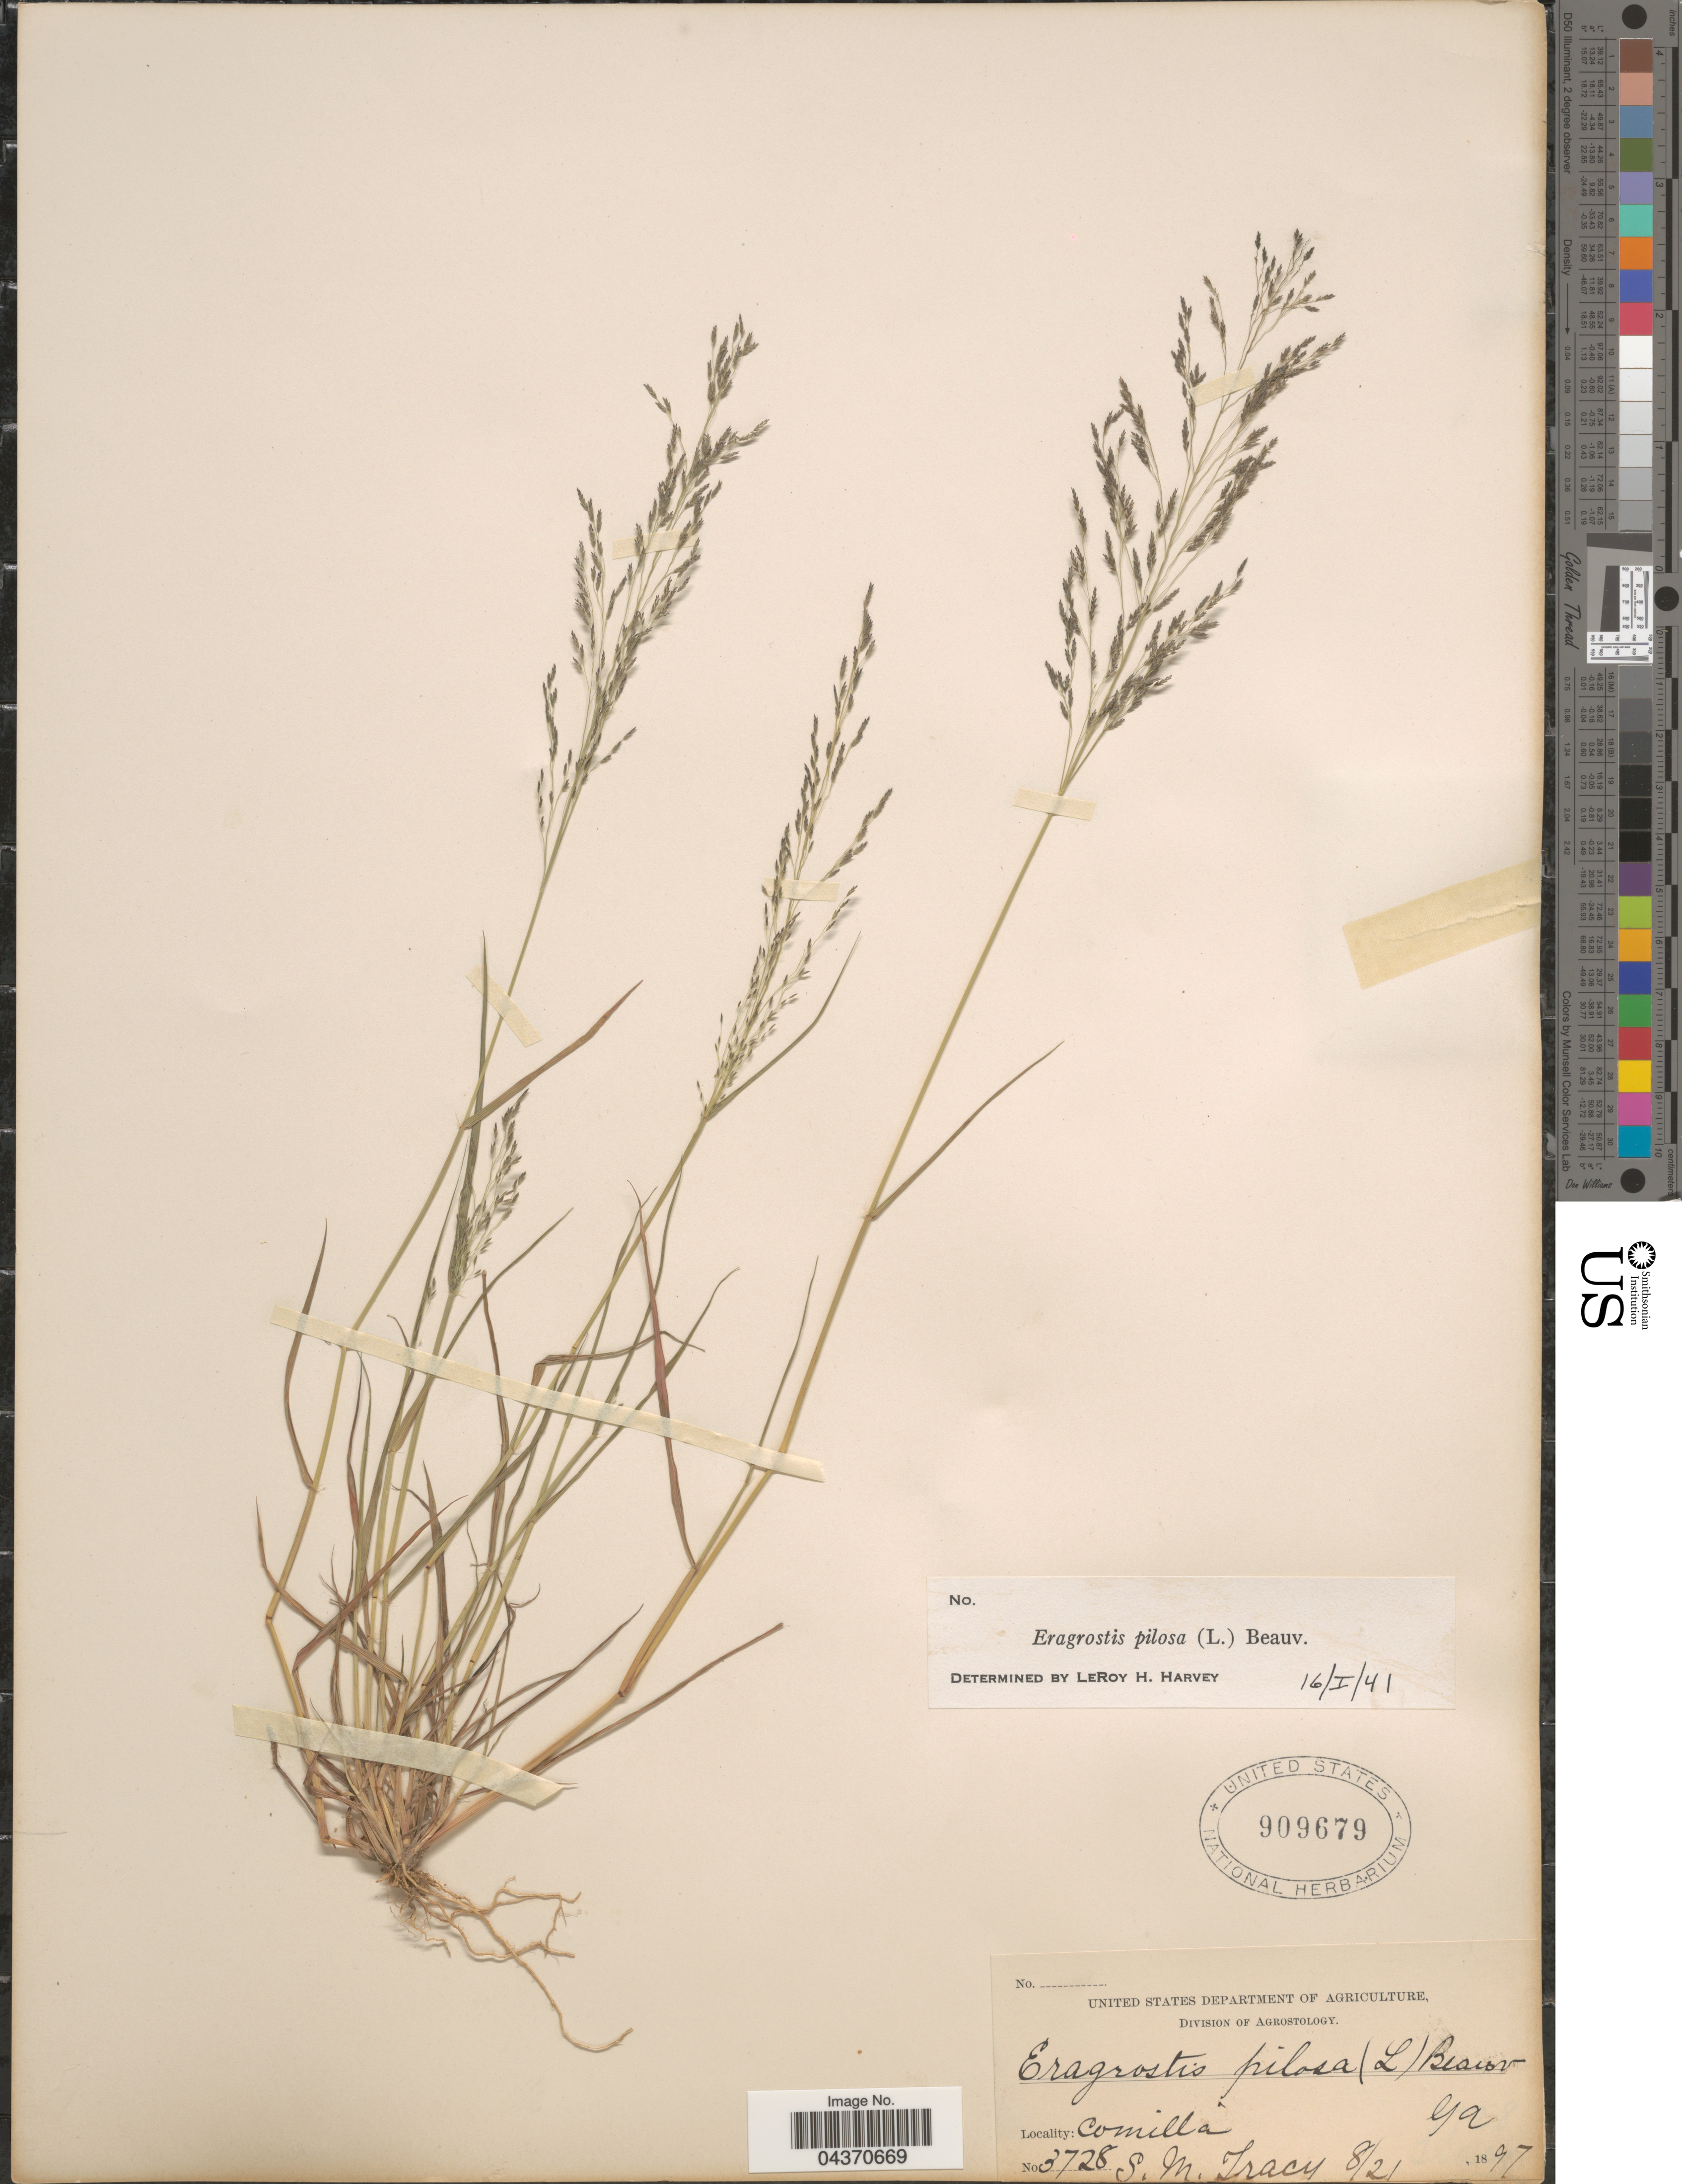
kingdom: Plantae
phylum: Tracheophyta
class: Liliopsida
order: Poales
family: Poaceae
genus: Eragrostis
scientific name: Eragrostis pilosa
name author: (L.) P. Beauv.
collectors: S. M. Tracy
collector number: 3728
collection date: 1897-08-21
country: United States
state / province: Georgia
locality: Comilla.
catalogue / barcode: US 909679